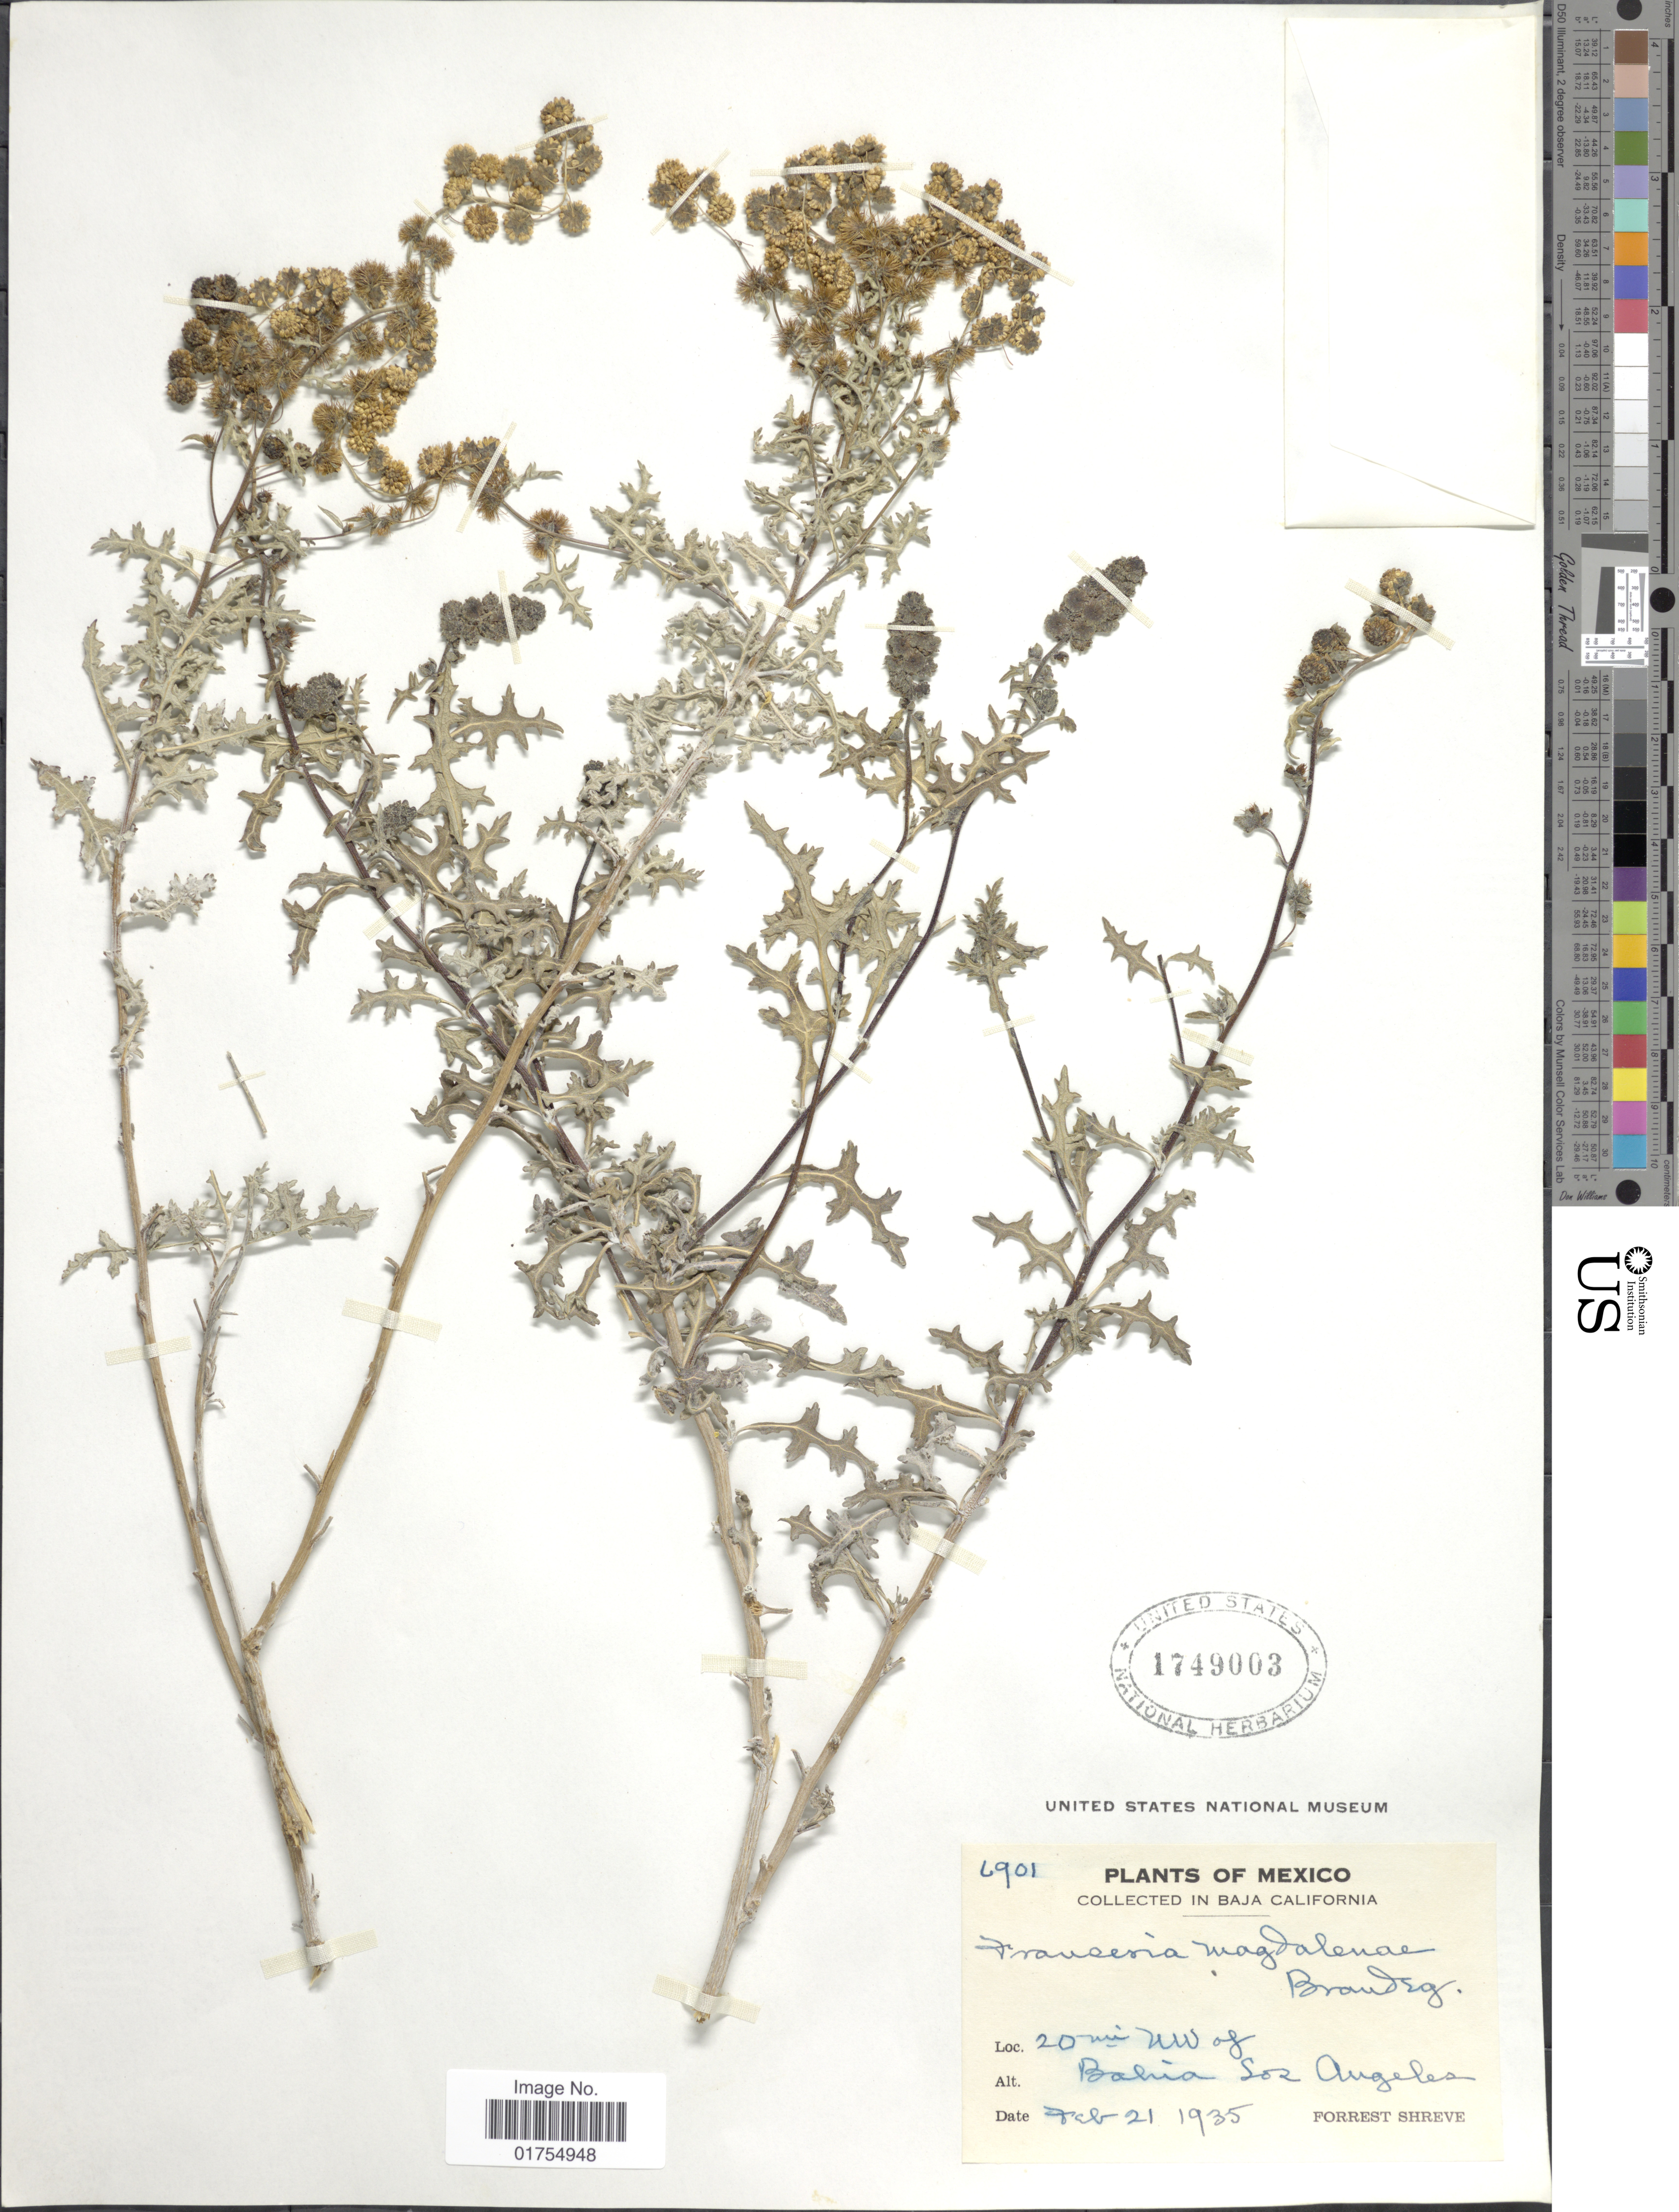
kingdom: Plantae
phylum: Tracheophyta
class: Magnoliopsida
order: Asterales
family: Asteraceae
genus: Franseria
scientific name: Franseria magdalenae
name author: Brandegee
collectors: F. Shreve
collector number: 6901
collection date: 1935-02-21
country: Mexico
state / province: Baja California Norte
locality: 20 mi. NW of Bahia Los Angeles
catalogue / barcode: US 1749003